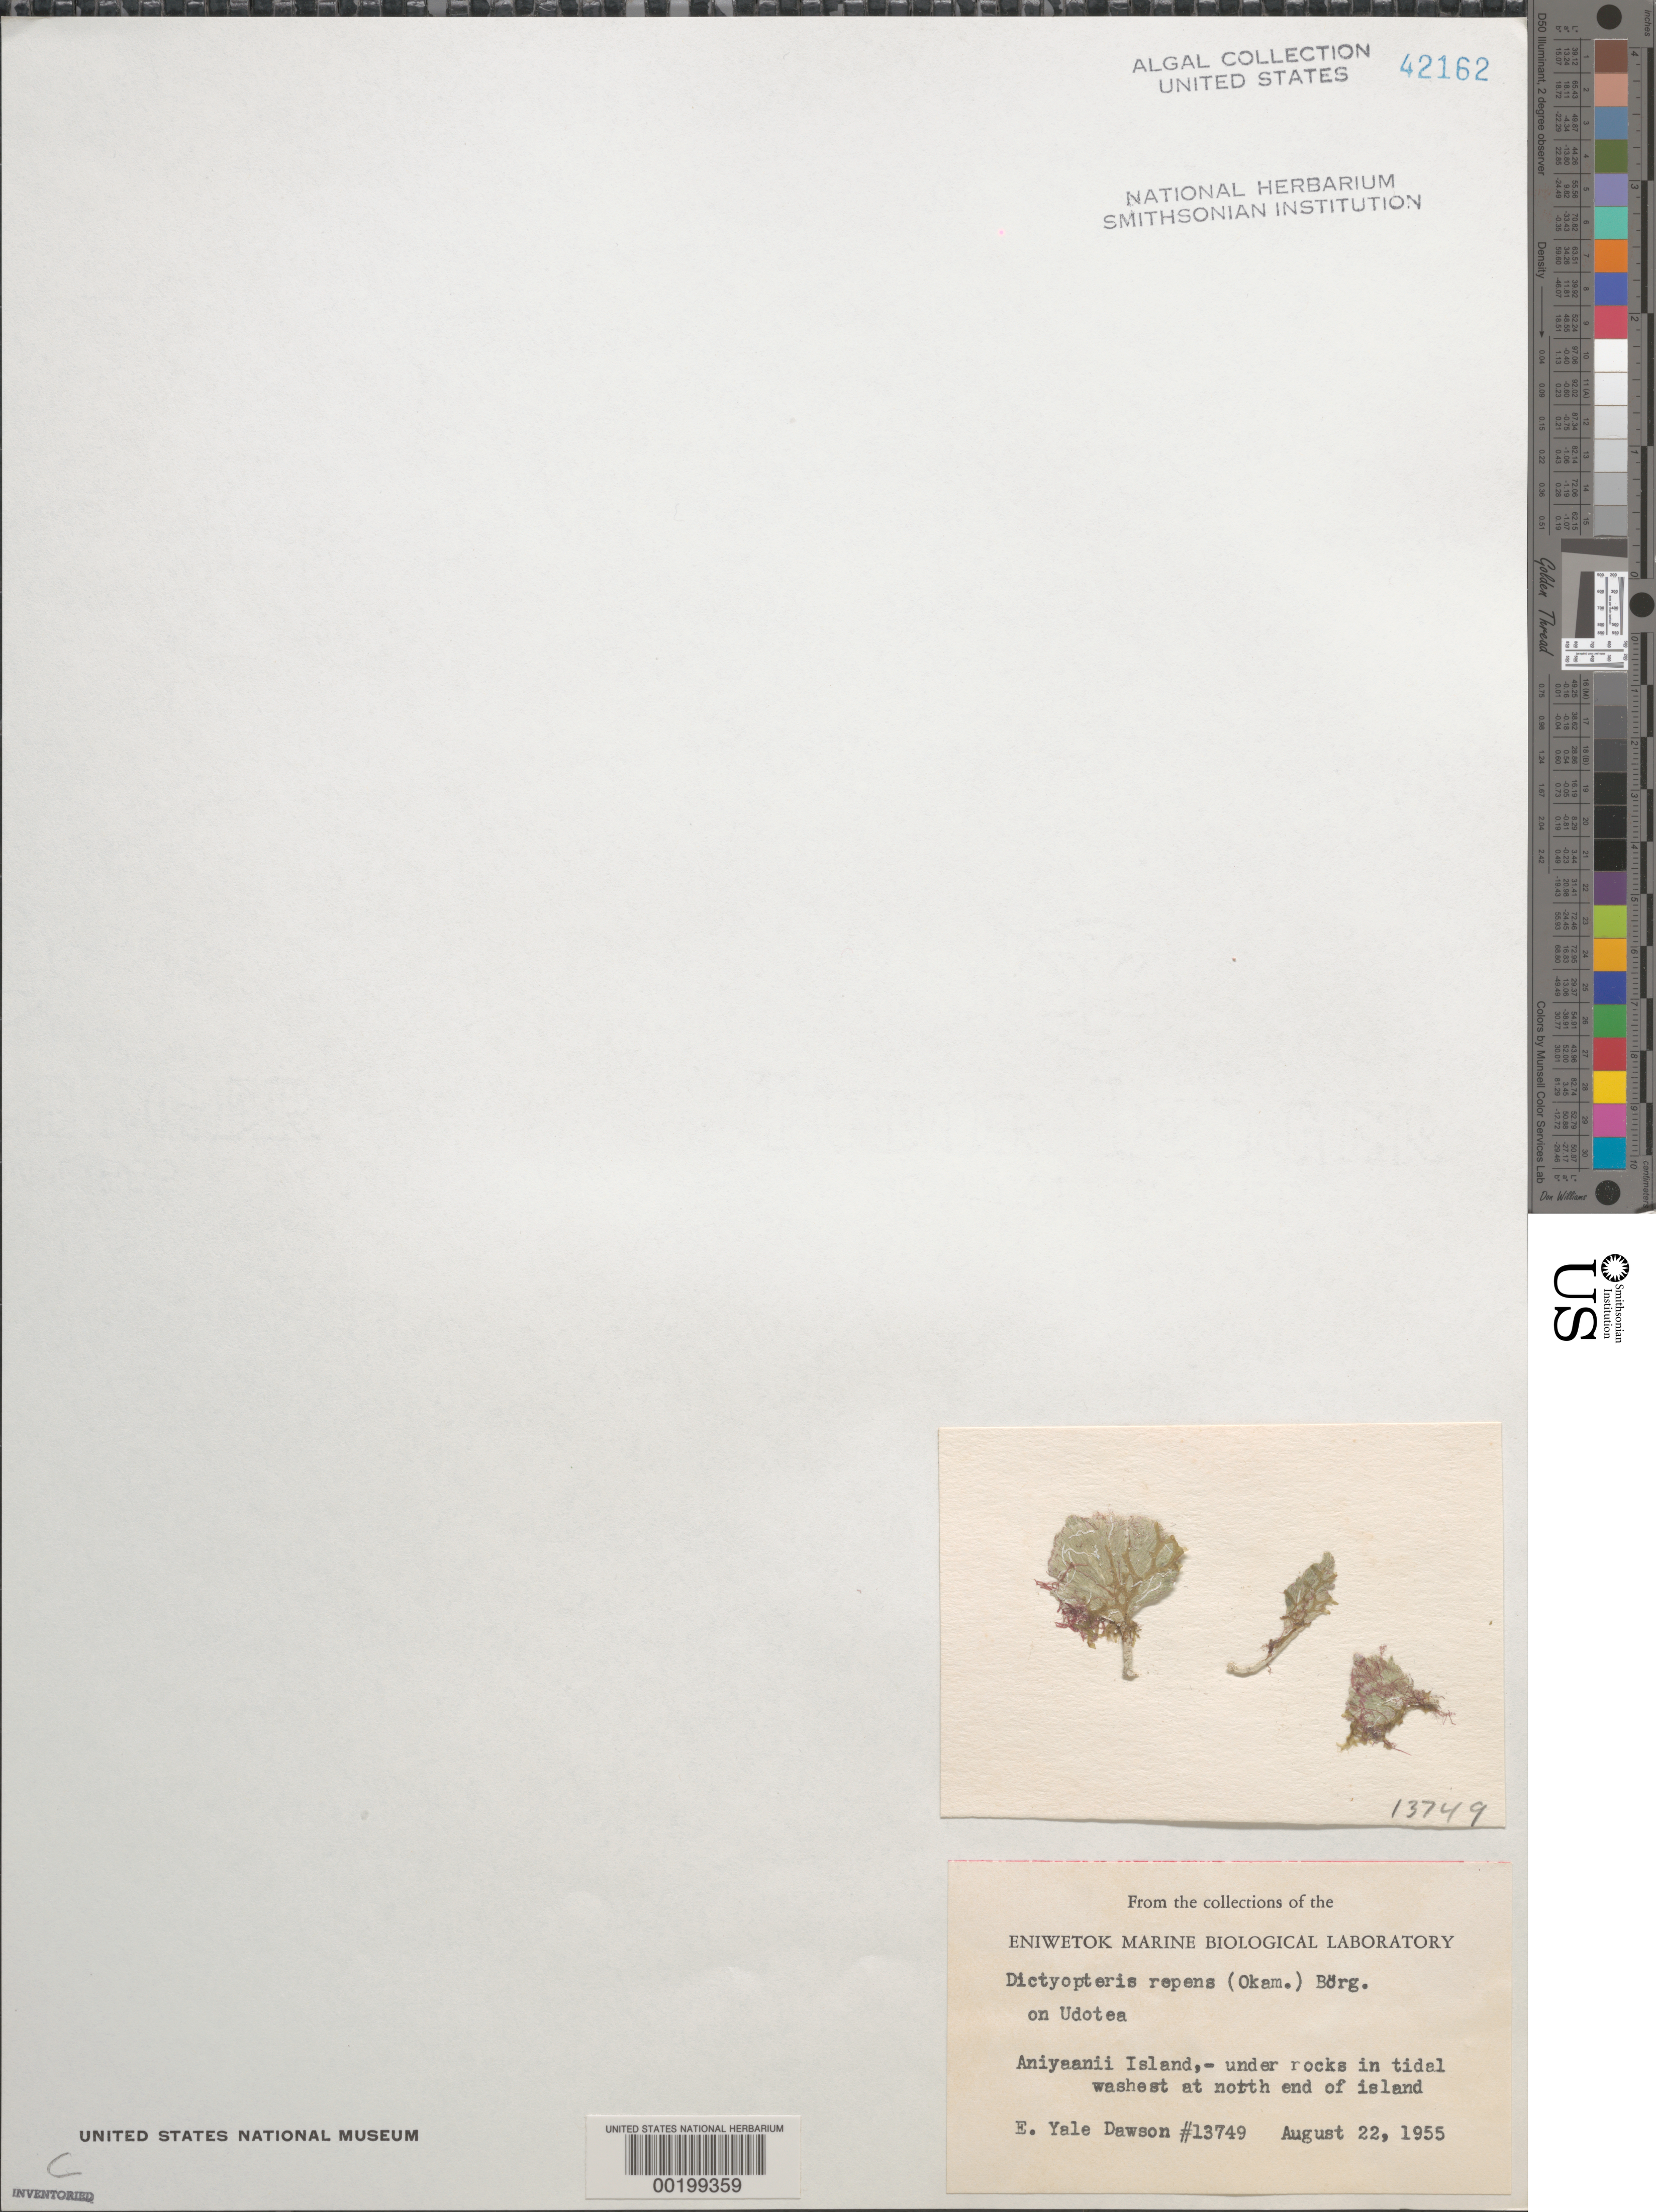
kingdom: Chromista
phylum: Ochrophyta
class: Phaeophyceae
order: Dictyotales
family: Dictyotaceae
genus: Dictyopteris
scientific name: Dictyopteris repens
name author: (Okamura) Børgesen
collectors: E. Y. Dawson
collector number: EYD 13749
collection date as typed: August 22, 1955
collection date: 1955-08-22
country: Marshall Islands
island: Enewetak [Eniwetok] Atoll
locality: Aniyaanii Island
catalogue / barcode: US 42162